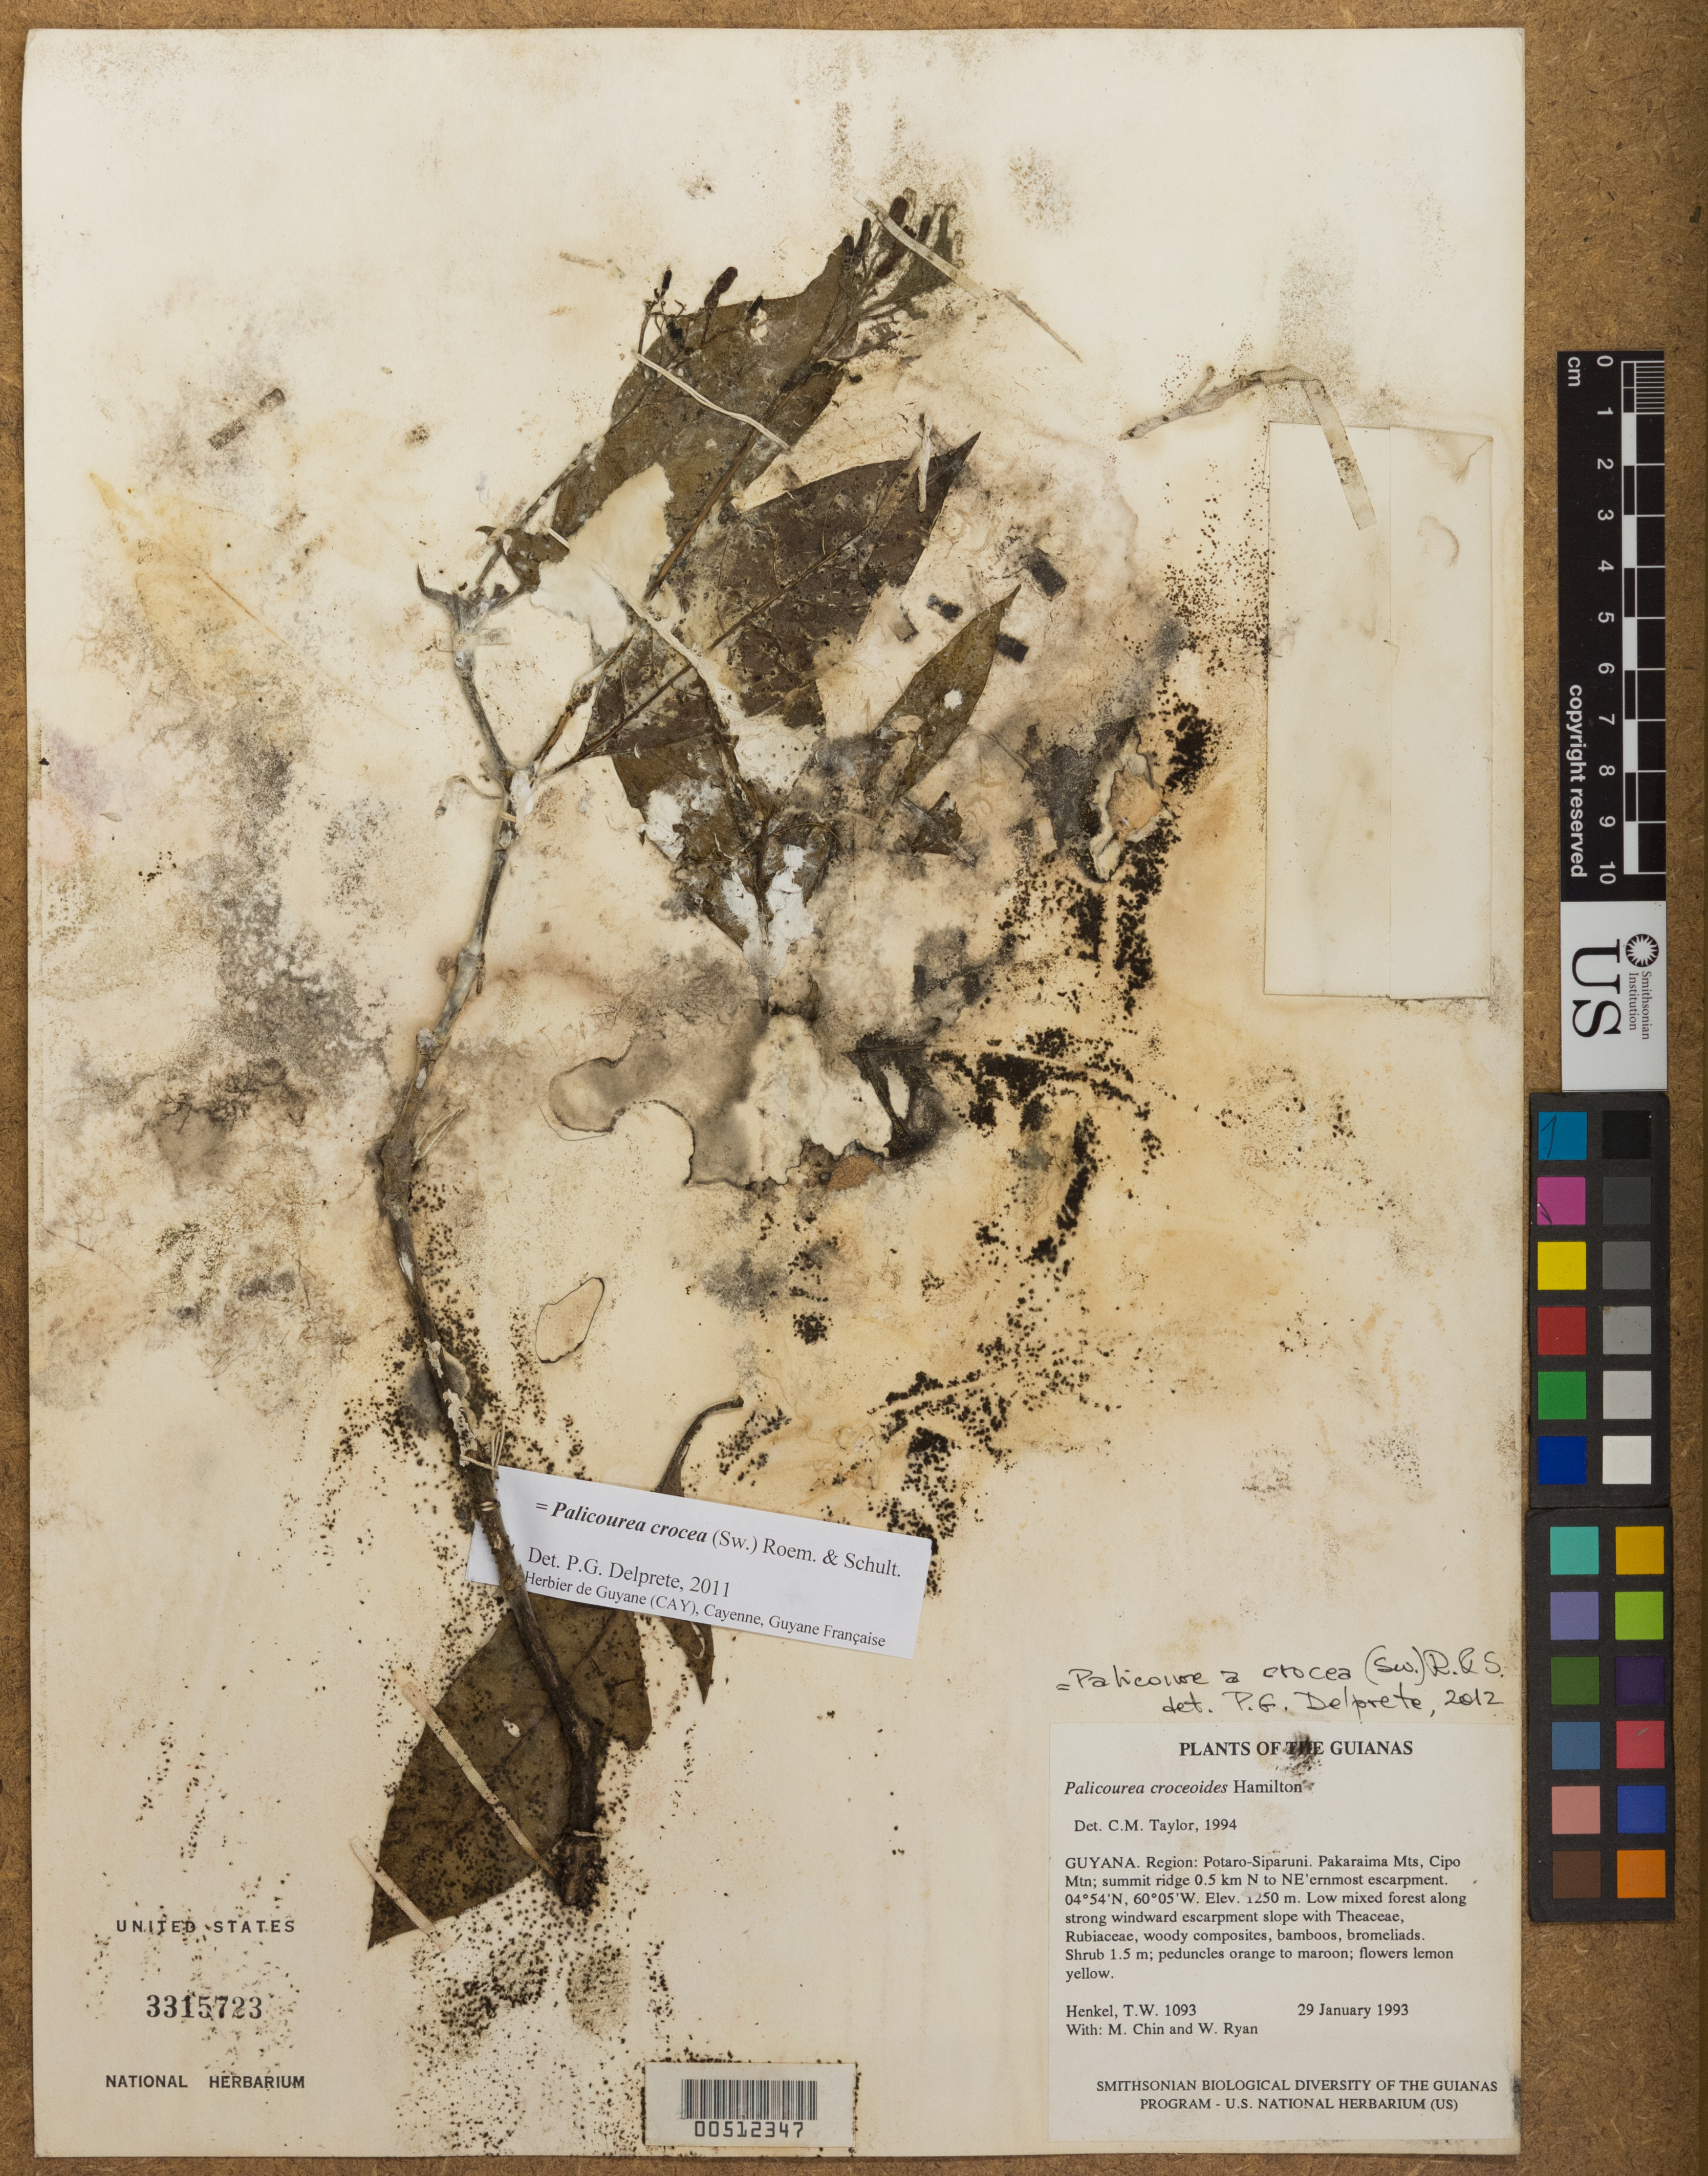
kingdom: Plantae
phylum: Tracheophyta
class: Magnoliopsida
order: Gentianales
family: Rubiaceae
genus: Palicourea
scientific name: Palicourea croceoides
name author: Desv. ex Ham.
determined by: Taylor, Charlotte M.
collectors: T. Henkel, M. Chin & W. Ryan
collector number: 1093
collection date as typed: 29 January 1993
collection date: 1993-01-29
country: Guyana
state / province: Potaro-Siparuni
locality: Pakaraima Mts, Cipo Mtn; summit ridge 0.5 km N to NE'ernmost escarpment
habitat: Low mixed forest along strong windward escarpment slope with Theaceae, Rubiaceae, woody composites, bamboos, bromeliads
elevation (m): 1250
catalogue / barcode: US 3315723